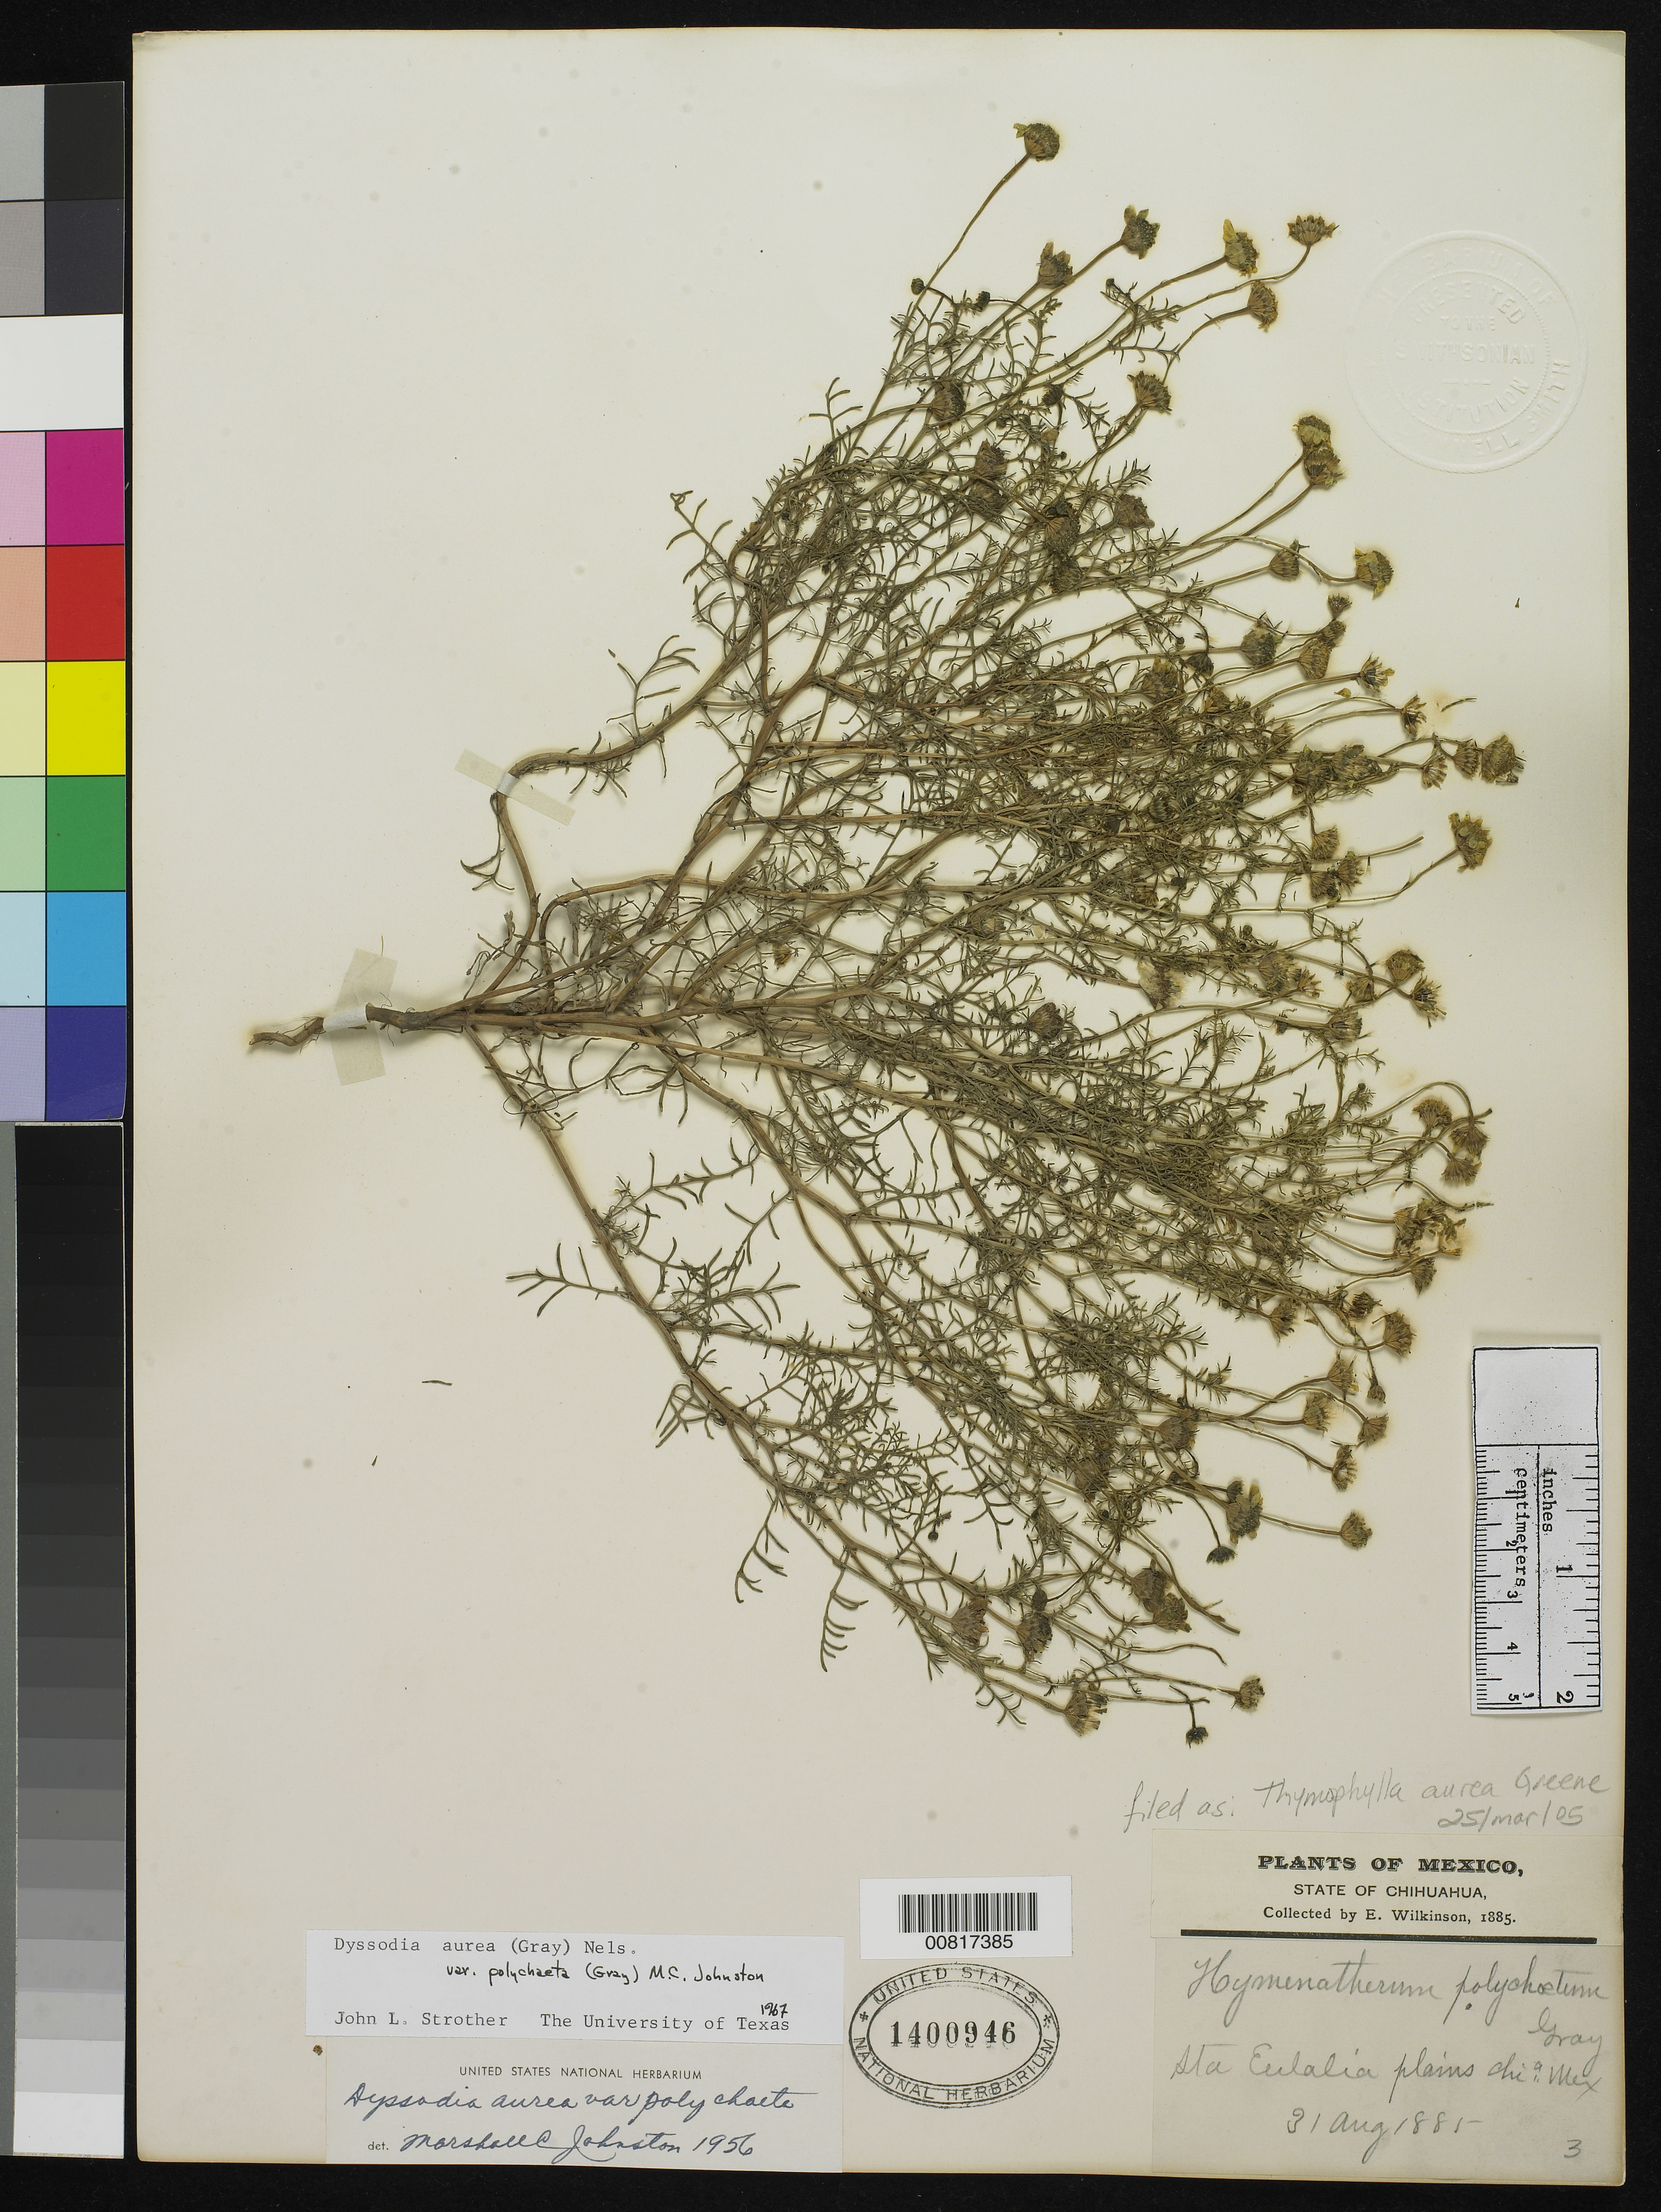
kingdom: Plantae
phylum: Tracheophyta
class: Magnoliopsida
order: Asterales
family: Asteraceae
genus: Thymophylla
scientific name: Thymophylla aurea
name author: (A. Gray) Greene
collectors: E. Wilkinson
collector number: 3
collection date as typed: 31 Aug 1885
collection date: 1885-08-31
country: Mexico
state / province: Chihuahua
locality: Sta. Eulalia plains, Chihuahua.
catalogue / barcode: US 1400946